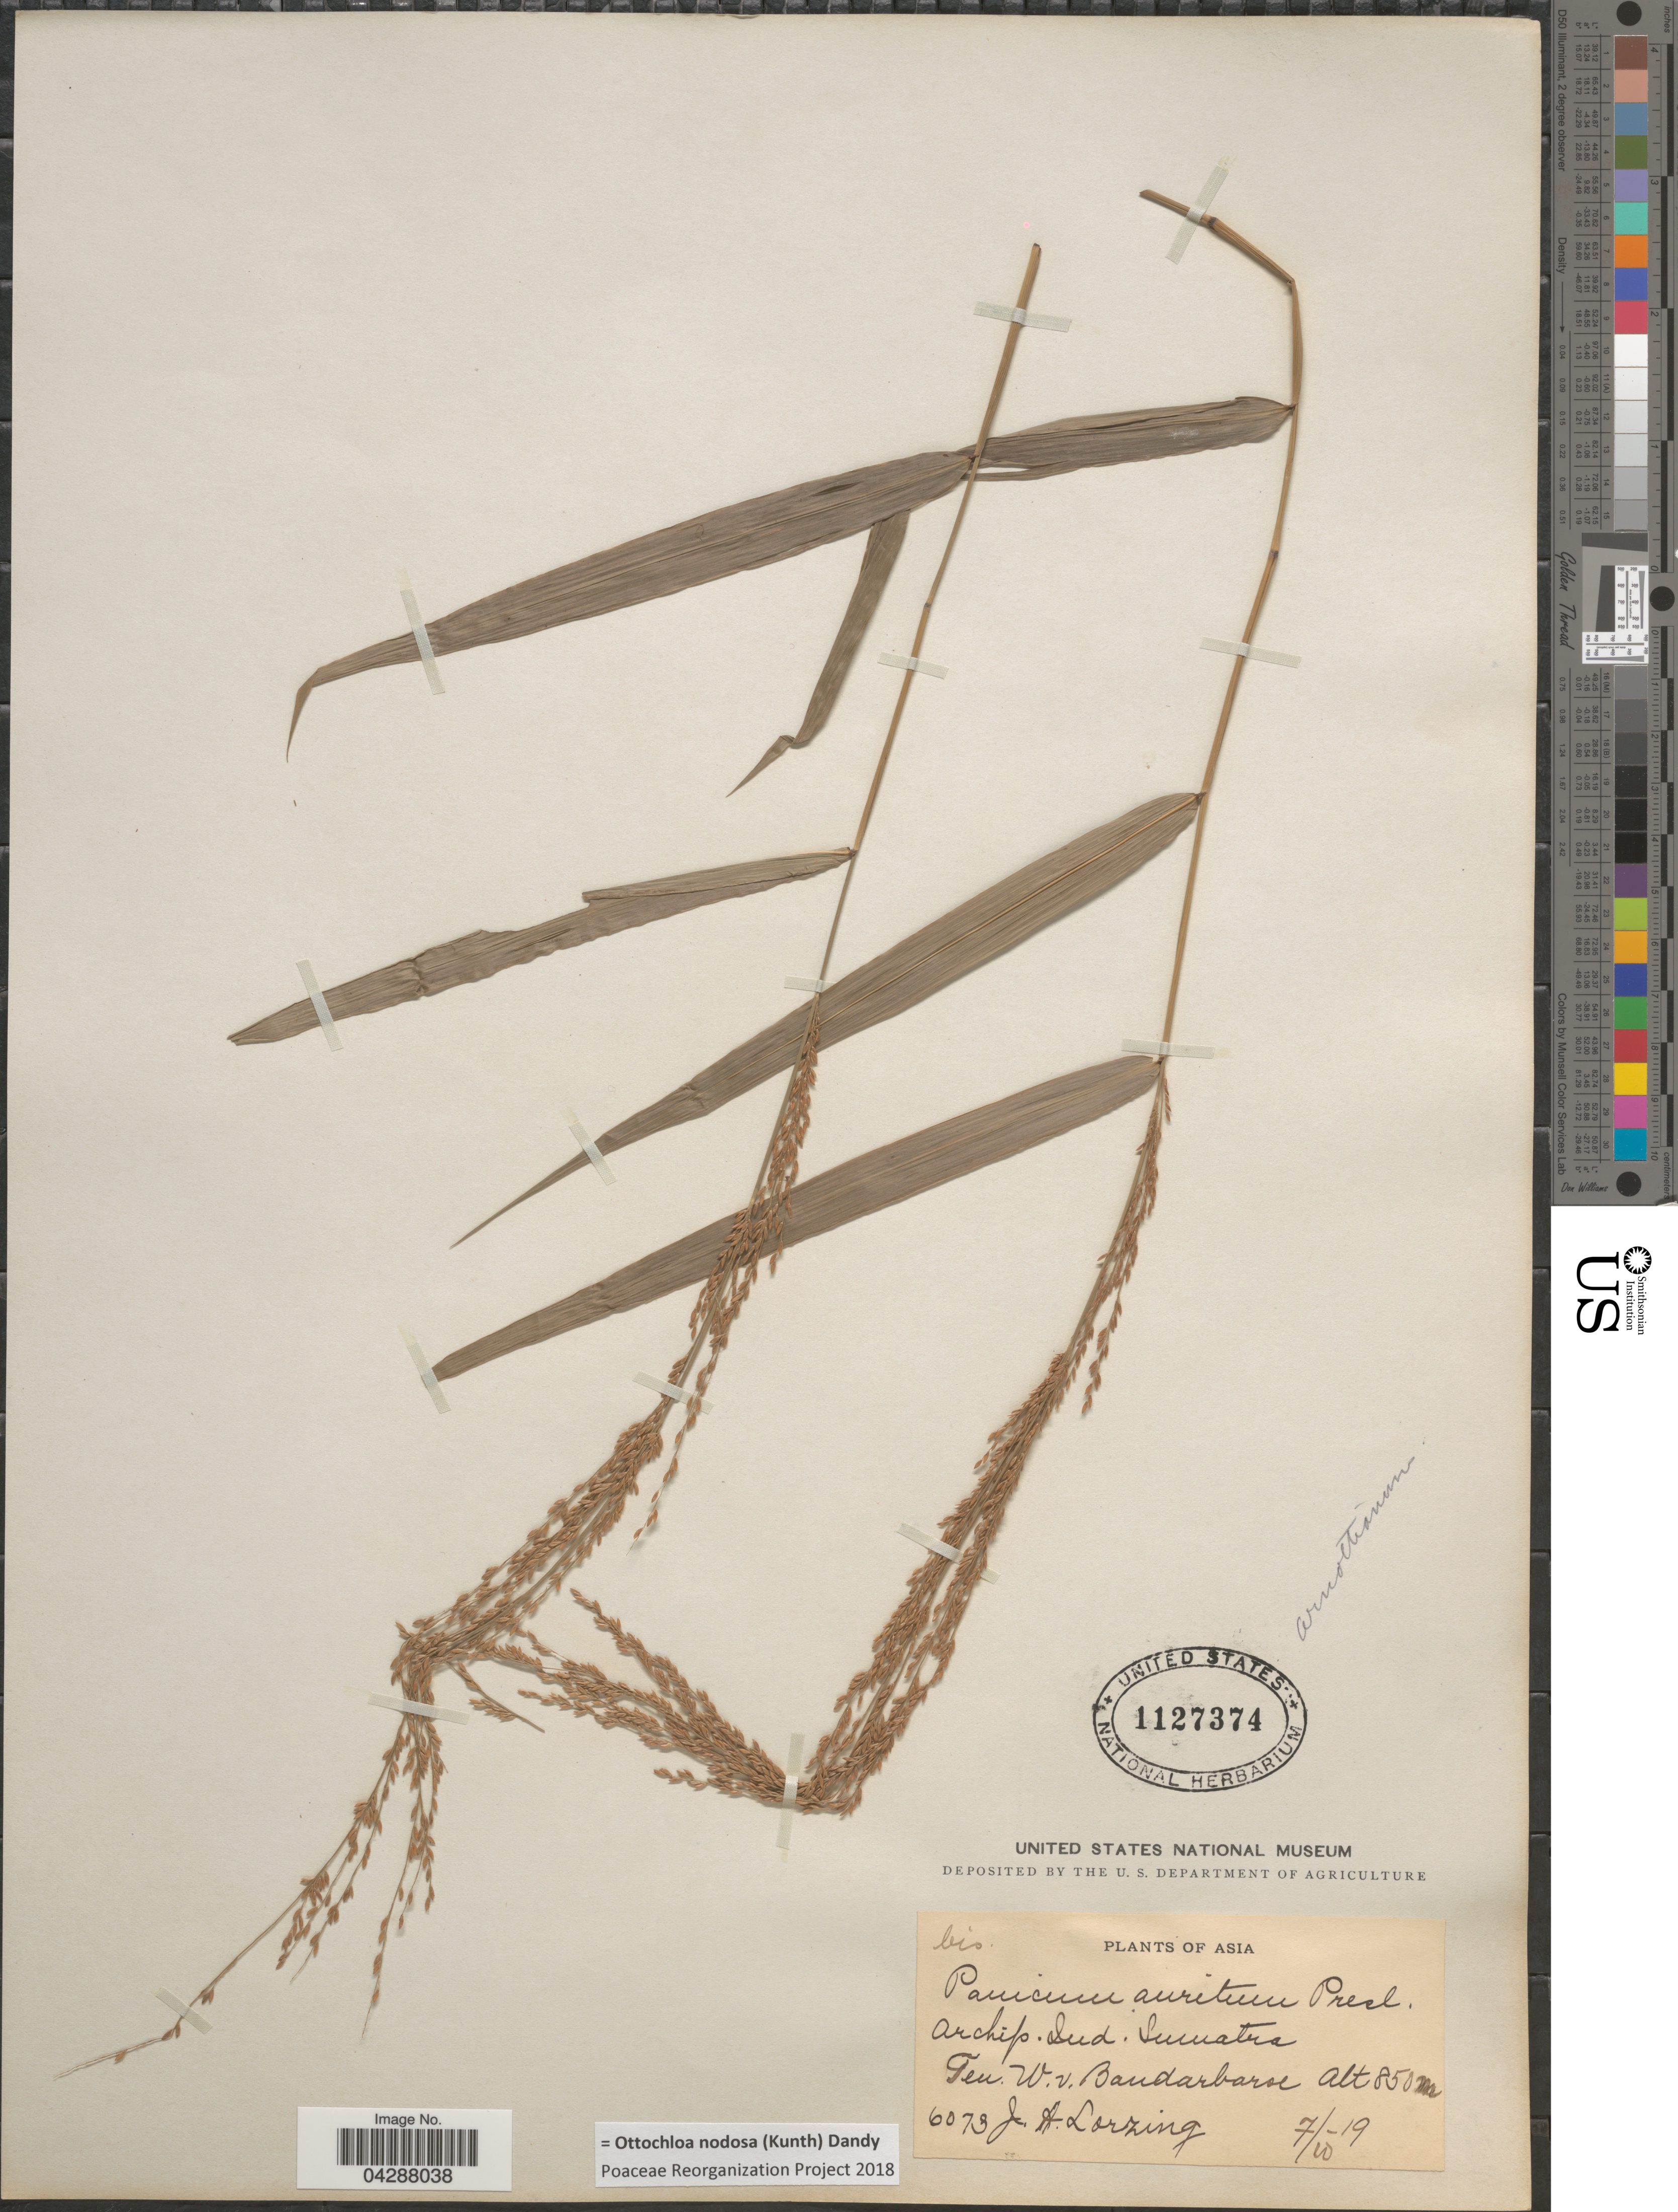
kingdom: Plantae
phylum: Tracheophyta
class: Liliopsida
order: Poales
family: Poaceae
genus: Ottochloa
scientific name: Ottochloa nodosa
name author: (Kunth) Dandy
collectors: J. Lorzing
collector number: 6073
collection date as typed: Transcribed d/m/y: 7/10/19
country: Indonesia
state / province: Sumatra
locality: Archipel. Ind. Ten. W.v. Bandarbaroe.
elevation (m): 850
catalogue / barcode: US 1127374